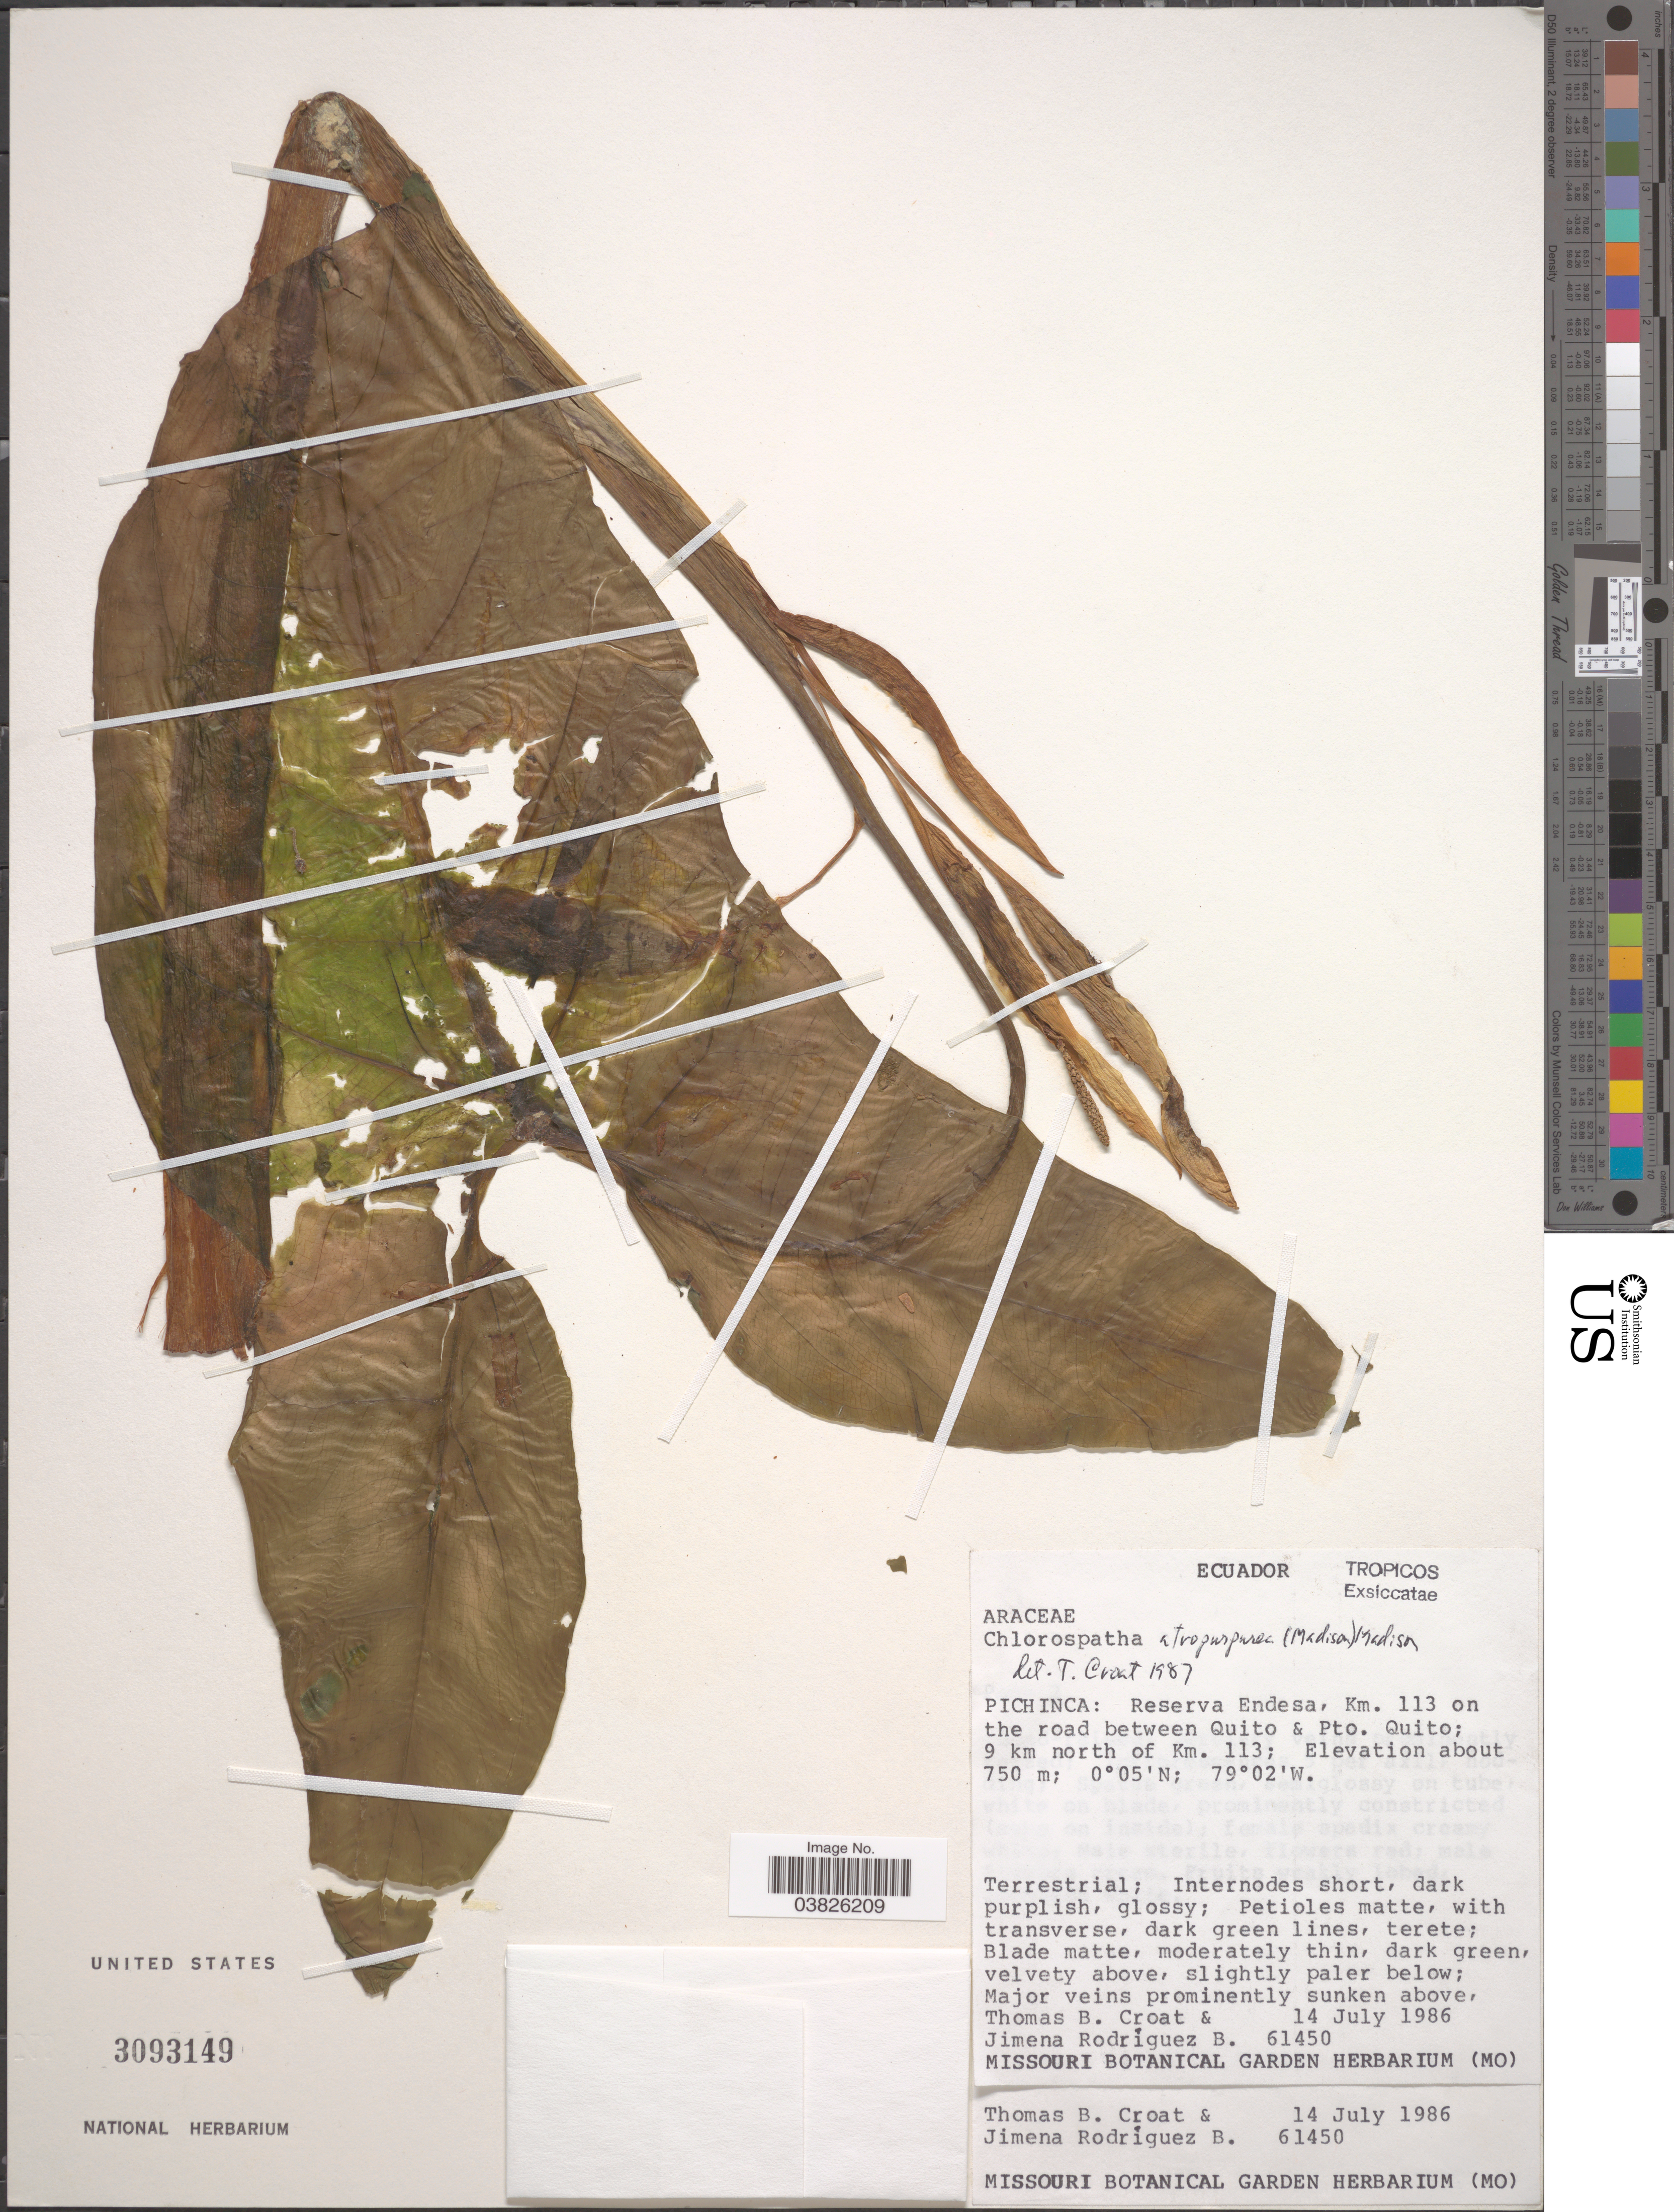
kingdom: Plantae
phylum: Tracheophyta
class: Liliopsida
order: Alismatales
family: Araceae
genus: Chlorospatha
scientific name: Chlorospatha atropurpurea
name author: (Madison) Madison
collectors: T. B. Croat & J. Rodriguez B.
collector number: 61450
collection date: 1986-07-14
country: Ecuador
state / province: Pichincha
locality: Reserva Endesa, Km. 113 on the road between Quito & Pto. Quito; 9 km north of Km. 113.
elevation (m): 750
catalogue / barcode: US 3093149